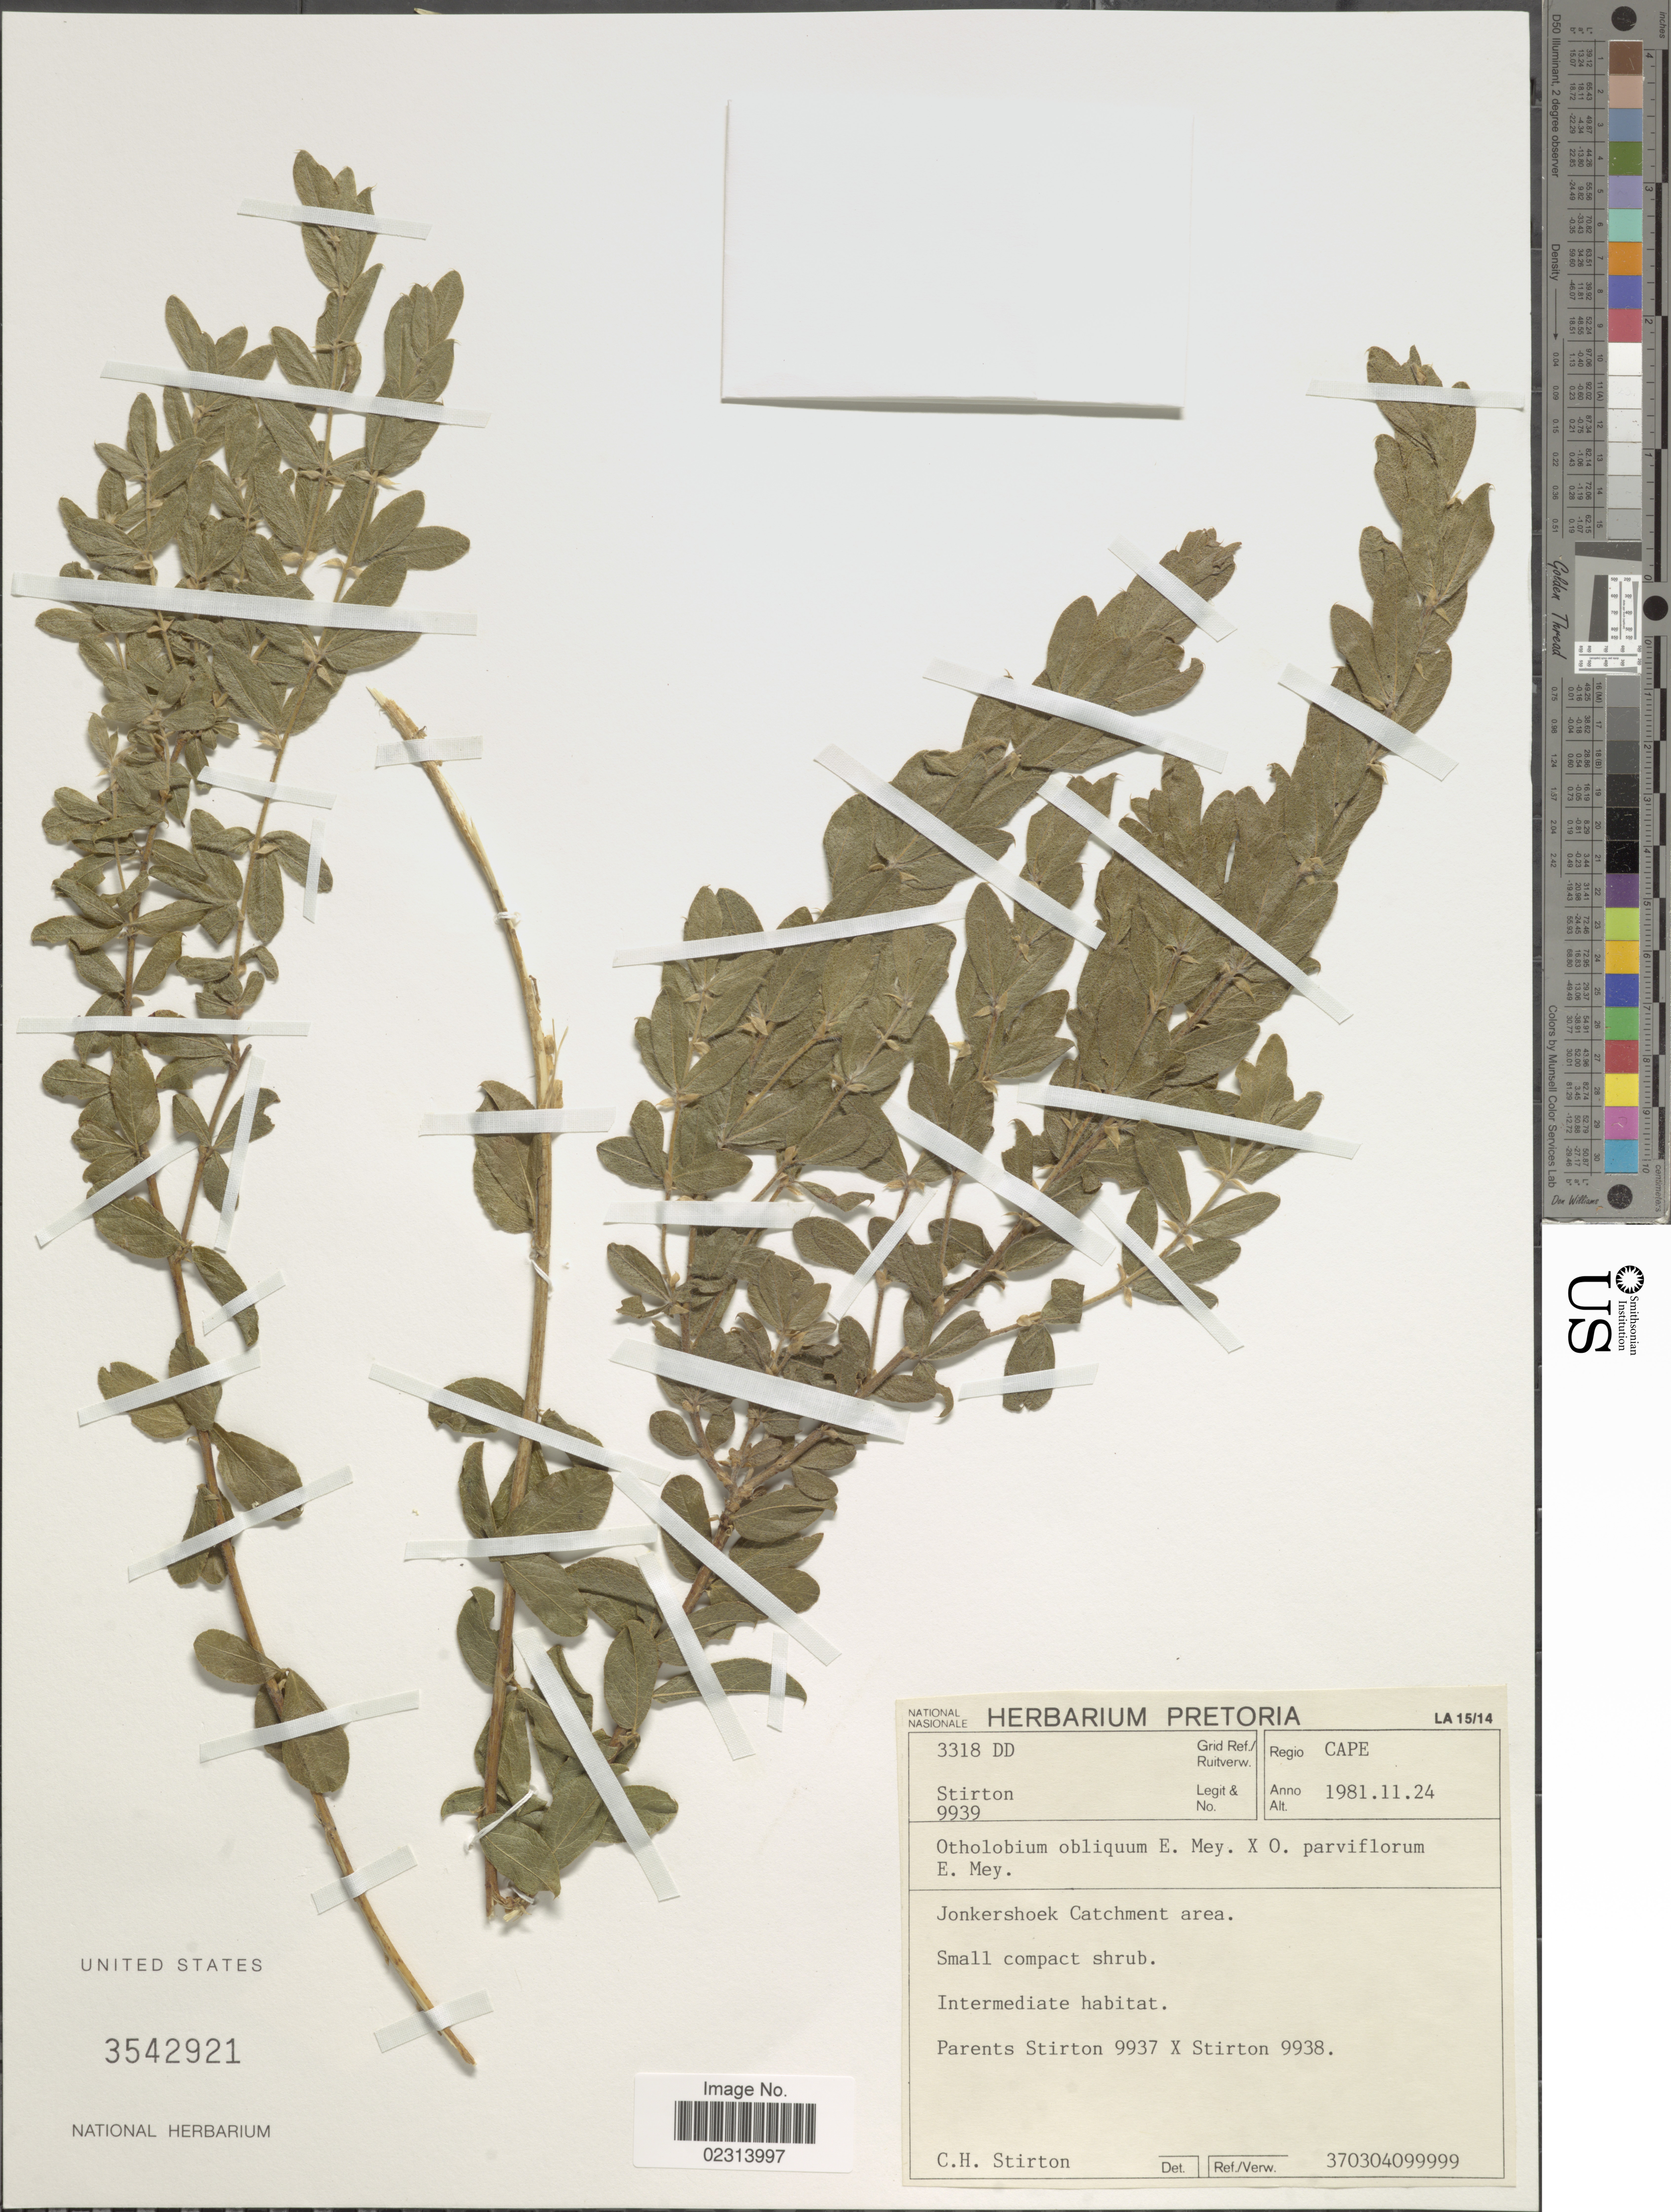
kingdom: Plantae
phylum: Tracheophyta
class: Magnoliopsida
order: Fabales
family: Fabaceae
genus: Otholobium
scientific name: Otholobium obliquum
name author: (E. Mey.) C.H. Stirt.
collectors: C. H. Stirton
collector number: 9939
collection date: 1981-11-24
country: South Africa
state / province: Western Cape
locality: Regio Cape, 3318 DD Grid Ref./ Ruitverw. Jonkershoek Catchment area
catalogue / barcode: US 3542921